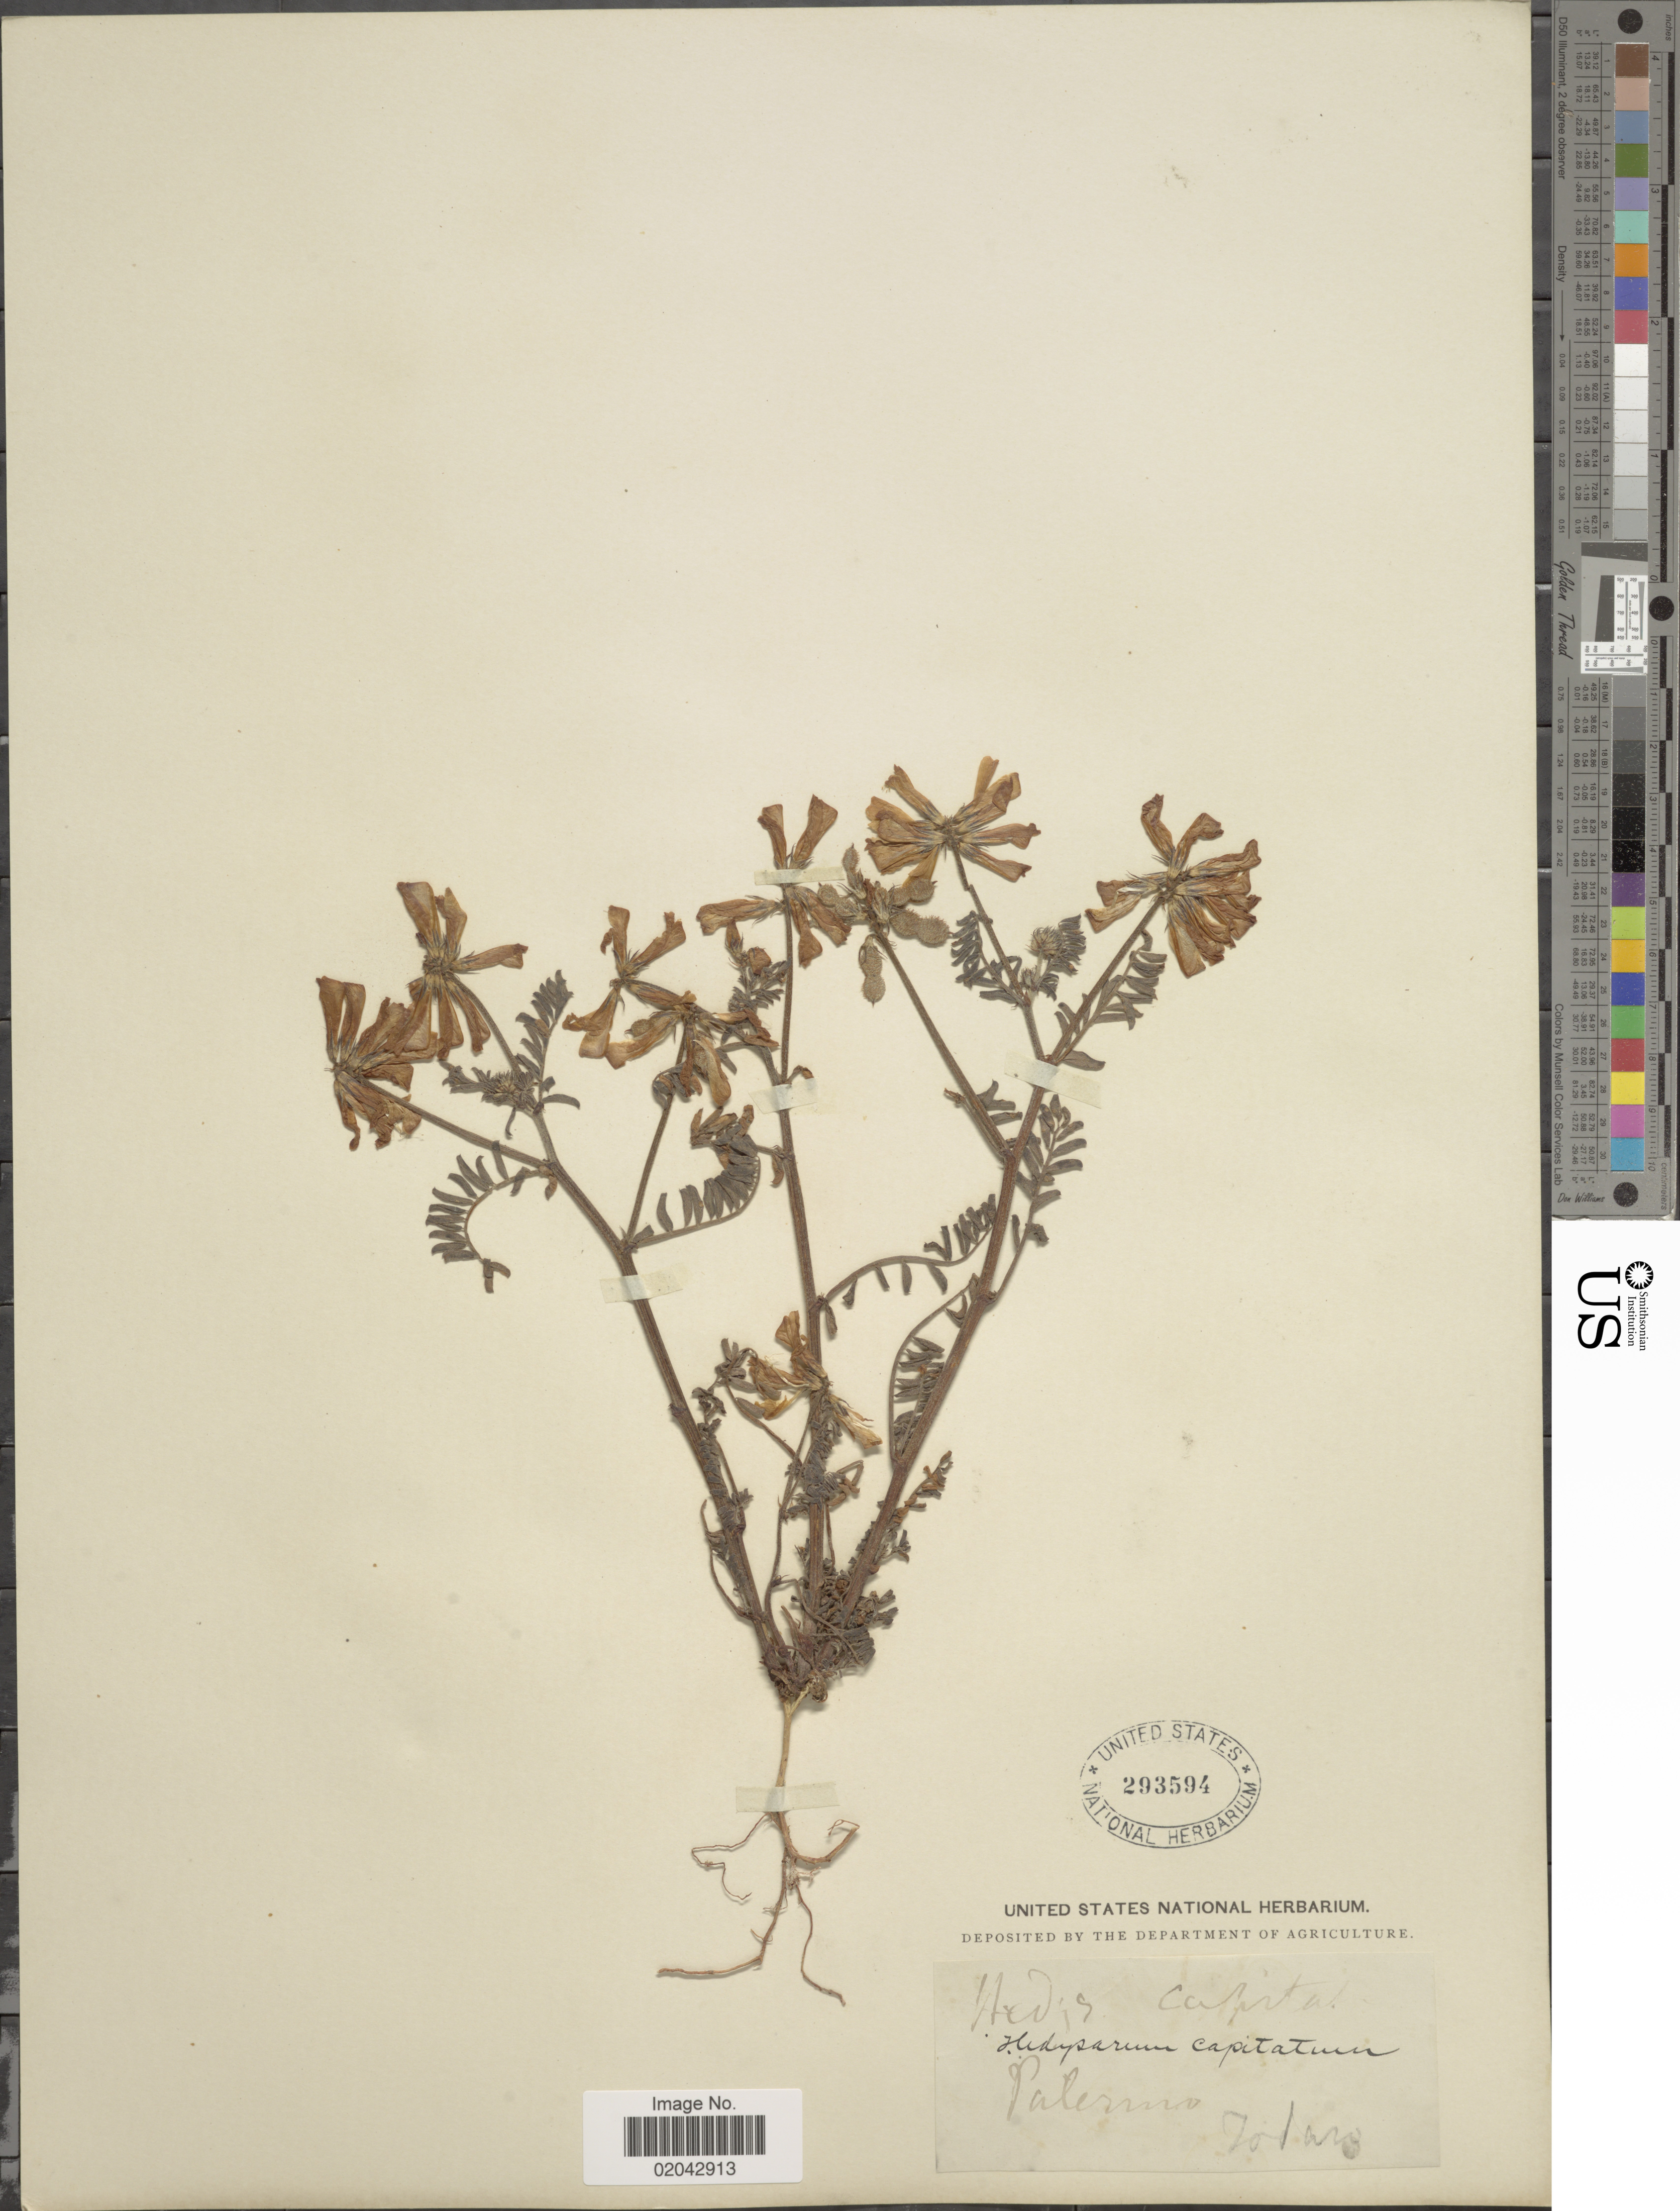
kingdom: Plantae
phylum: Tracheophyta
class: Magnoliopsida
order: Fabales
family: Fabaceae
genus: Hedysarum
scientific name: Hedysarum capitatum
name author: Burm. f.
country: Italy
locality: Palermo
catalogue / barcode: US 293594